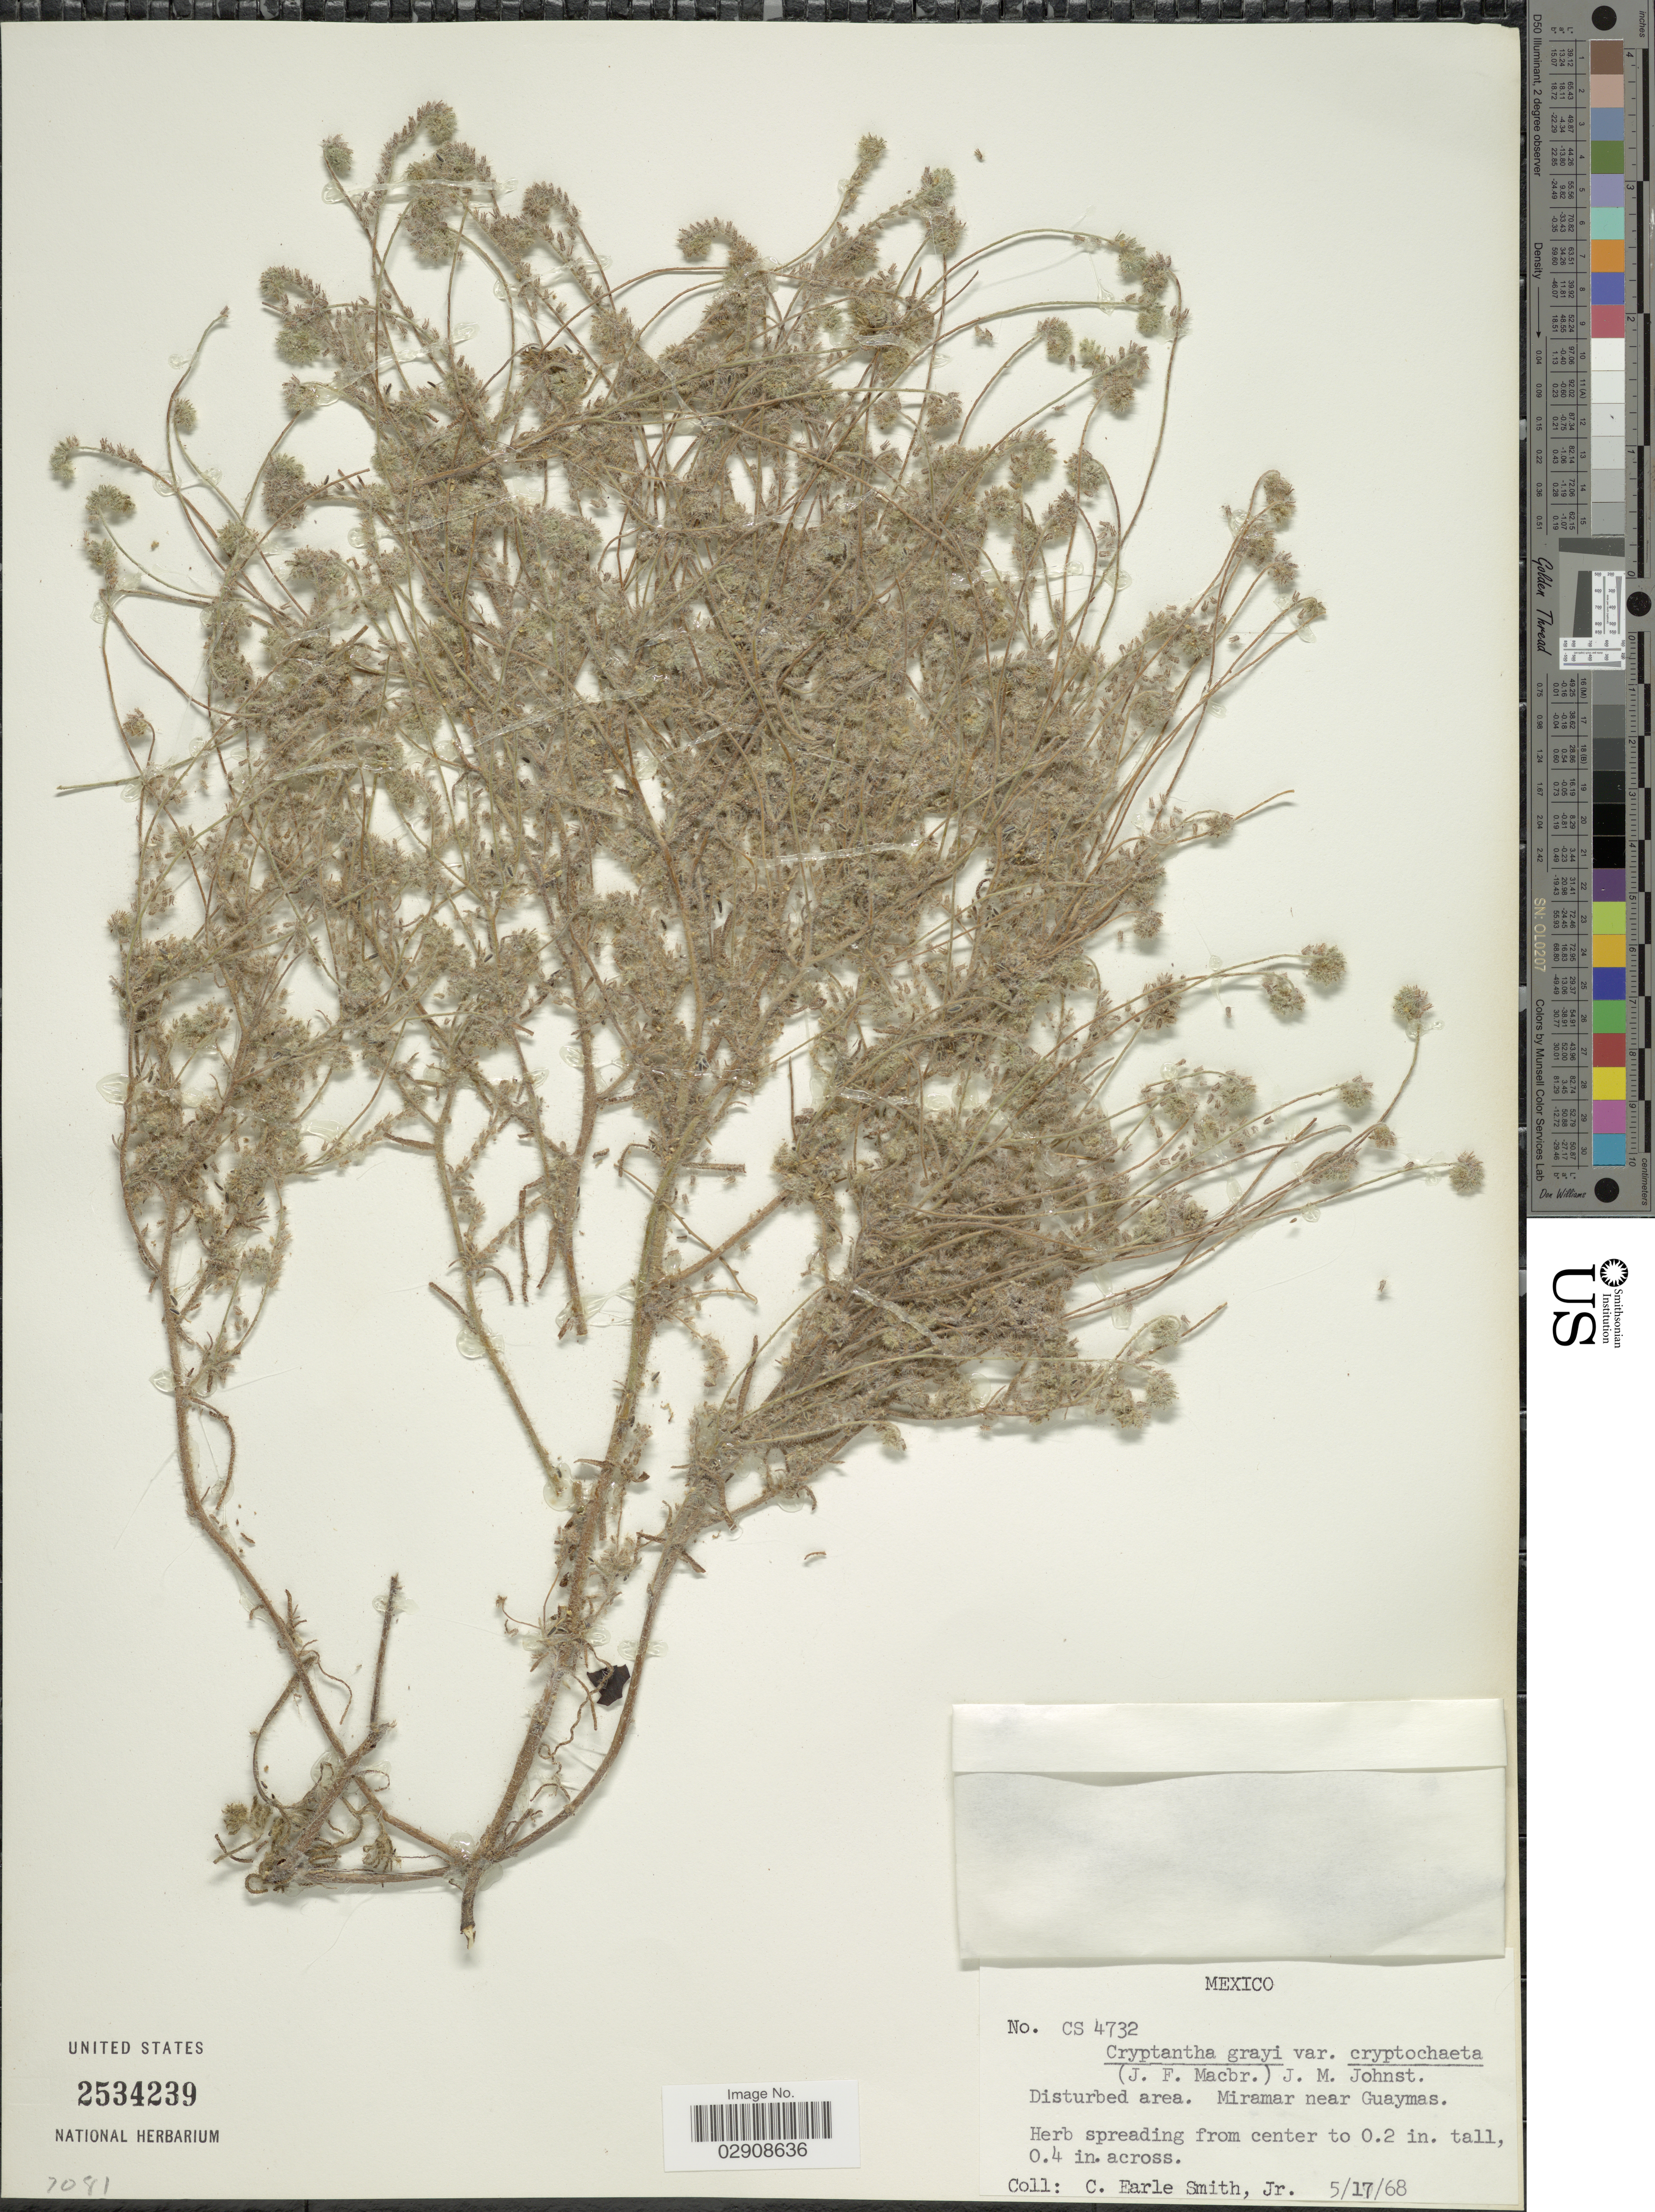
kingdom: Plantae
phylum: Tracheophyta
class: Magnoliopsida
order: Boraginales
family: Boraginaceae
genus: Cryptantha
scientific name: Cryptantha grayi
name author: (Vasey &) J.F. Macbr.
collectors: C. E. Smith Jr.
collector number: CS4732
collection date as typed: Transcribed d/m/y: 17/5/68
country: Mexico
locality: Miramar near Guaymas.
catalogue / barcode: US 2534239